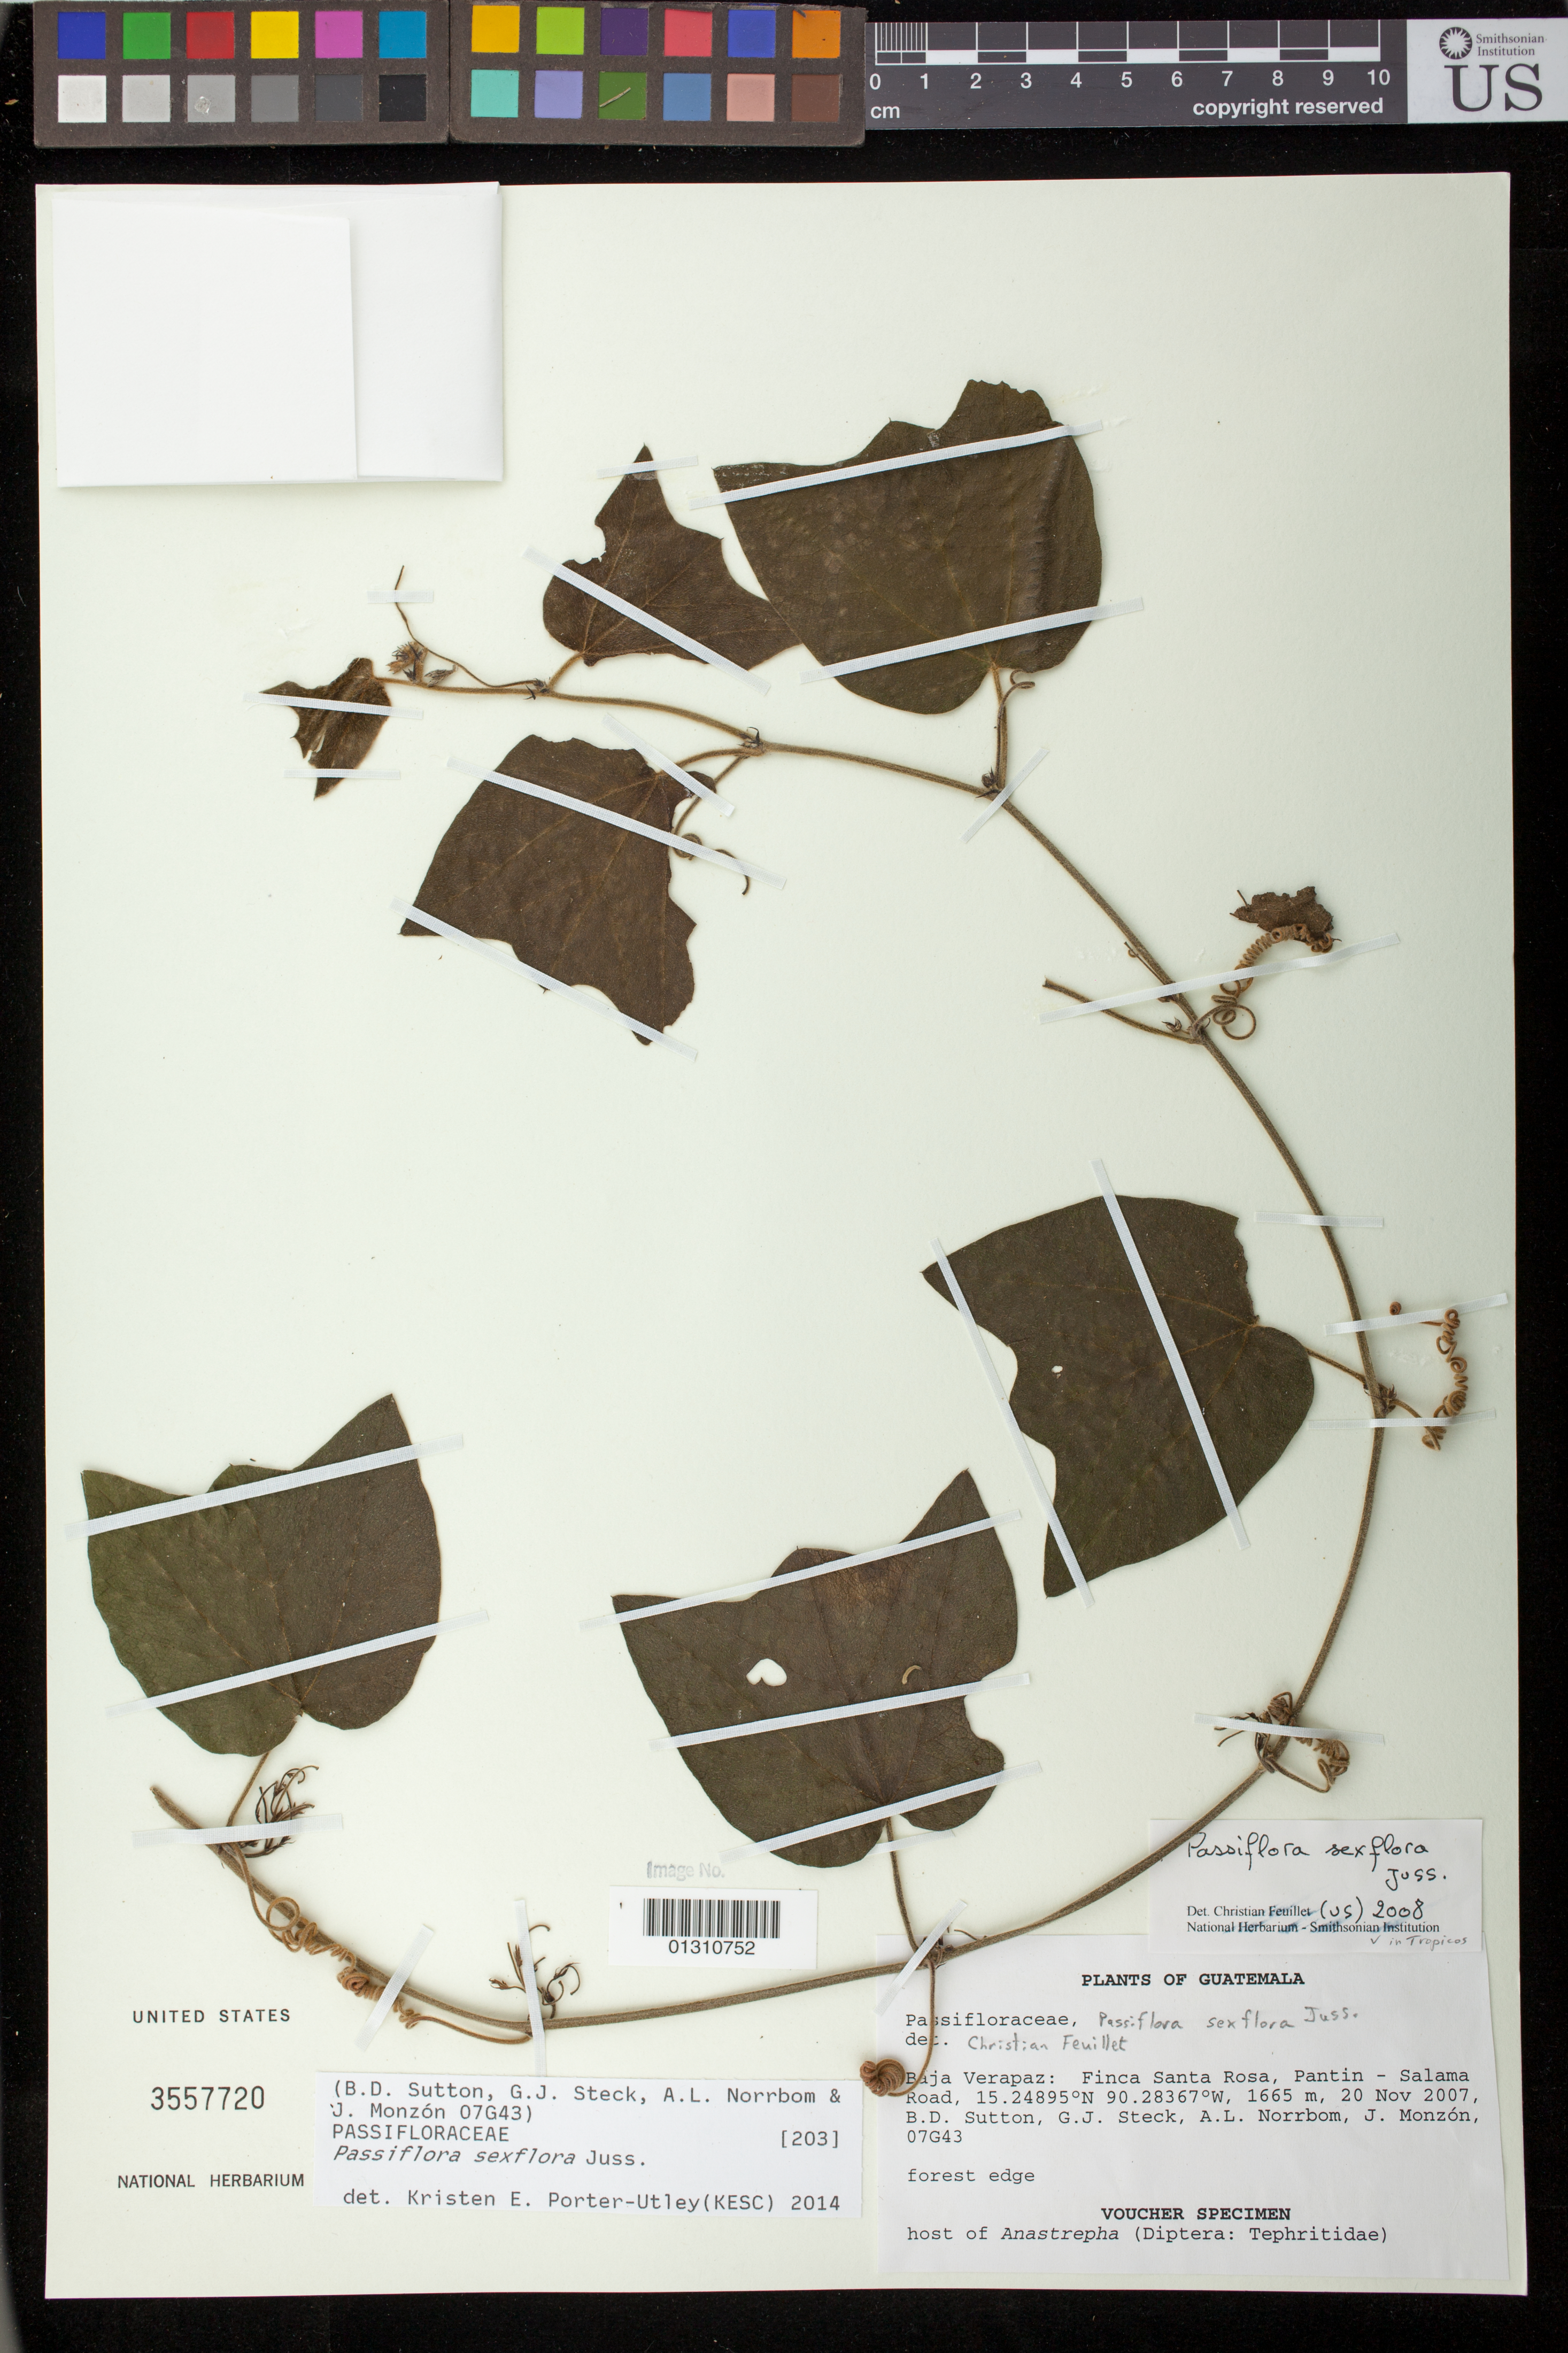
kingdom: Plantae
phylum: Tracheophyta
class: Magnoliopsida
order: Malpighiales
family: Passifloraceae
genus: Passiflora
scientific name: Passiflora sexflora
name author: Juss.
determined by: Porter-Utley, Kristen E.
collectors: B. Sutton, G. Steck, A. L. Norrbom & J. Monzon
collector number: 07G43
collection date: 2007-11-20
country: Guatemala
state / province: Baja Verapaz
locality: Finca Santa Rosa, Pantin- Salama Road.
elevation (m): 1665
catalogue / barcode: US 3557720